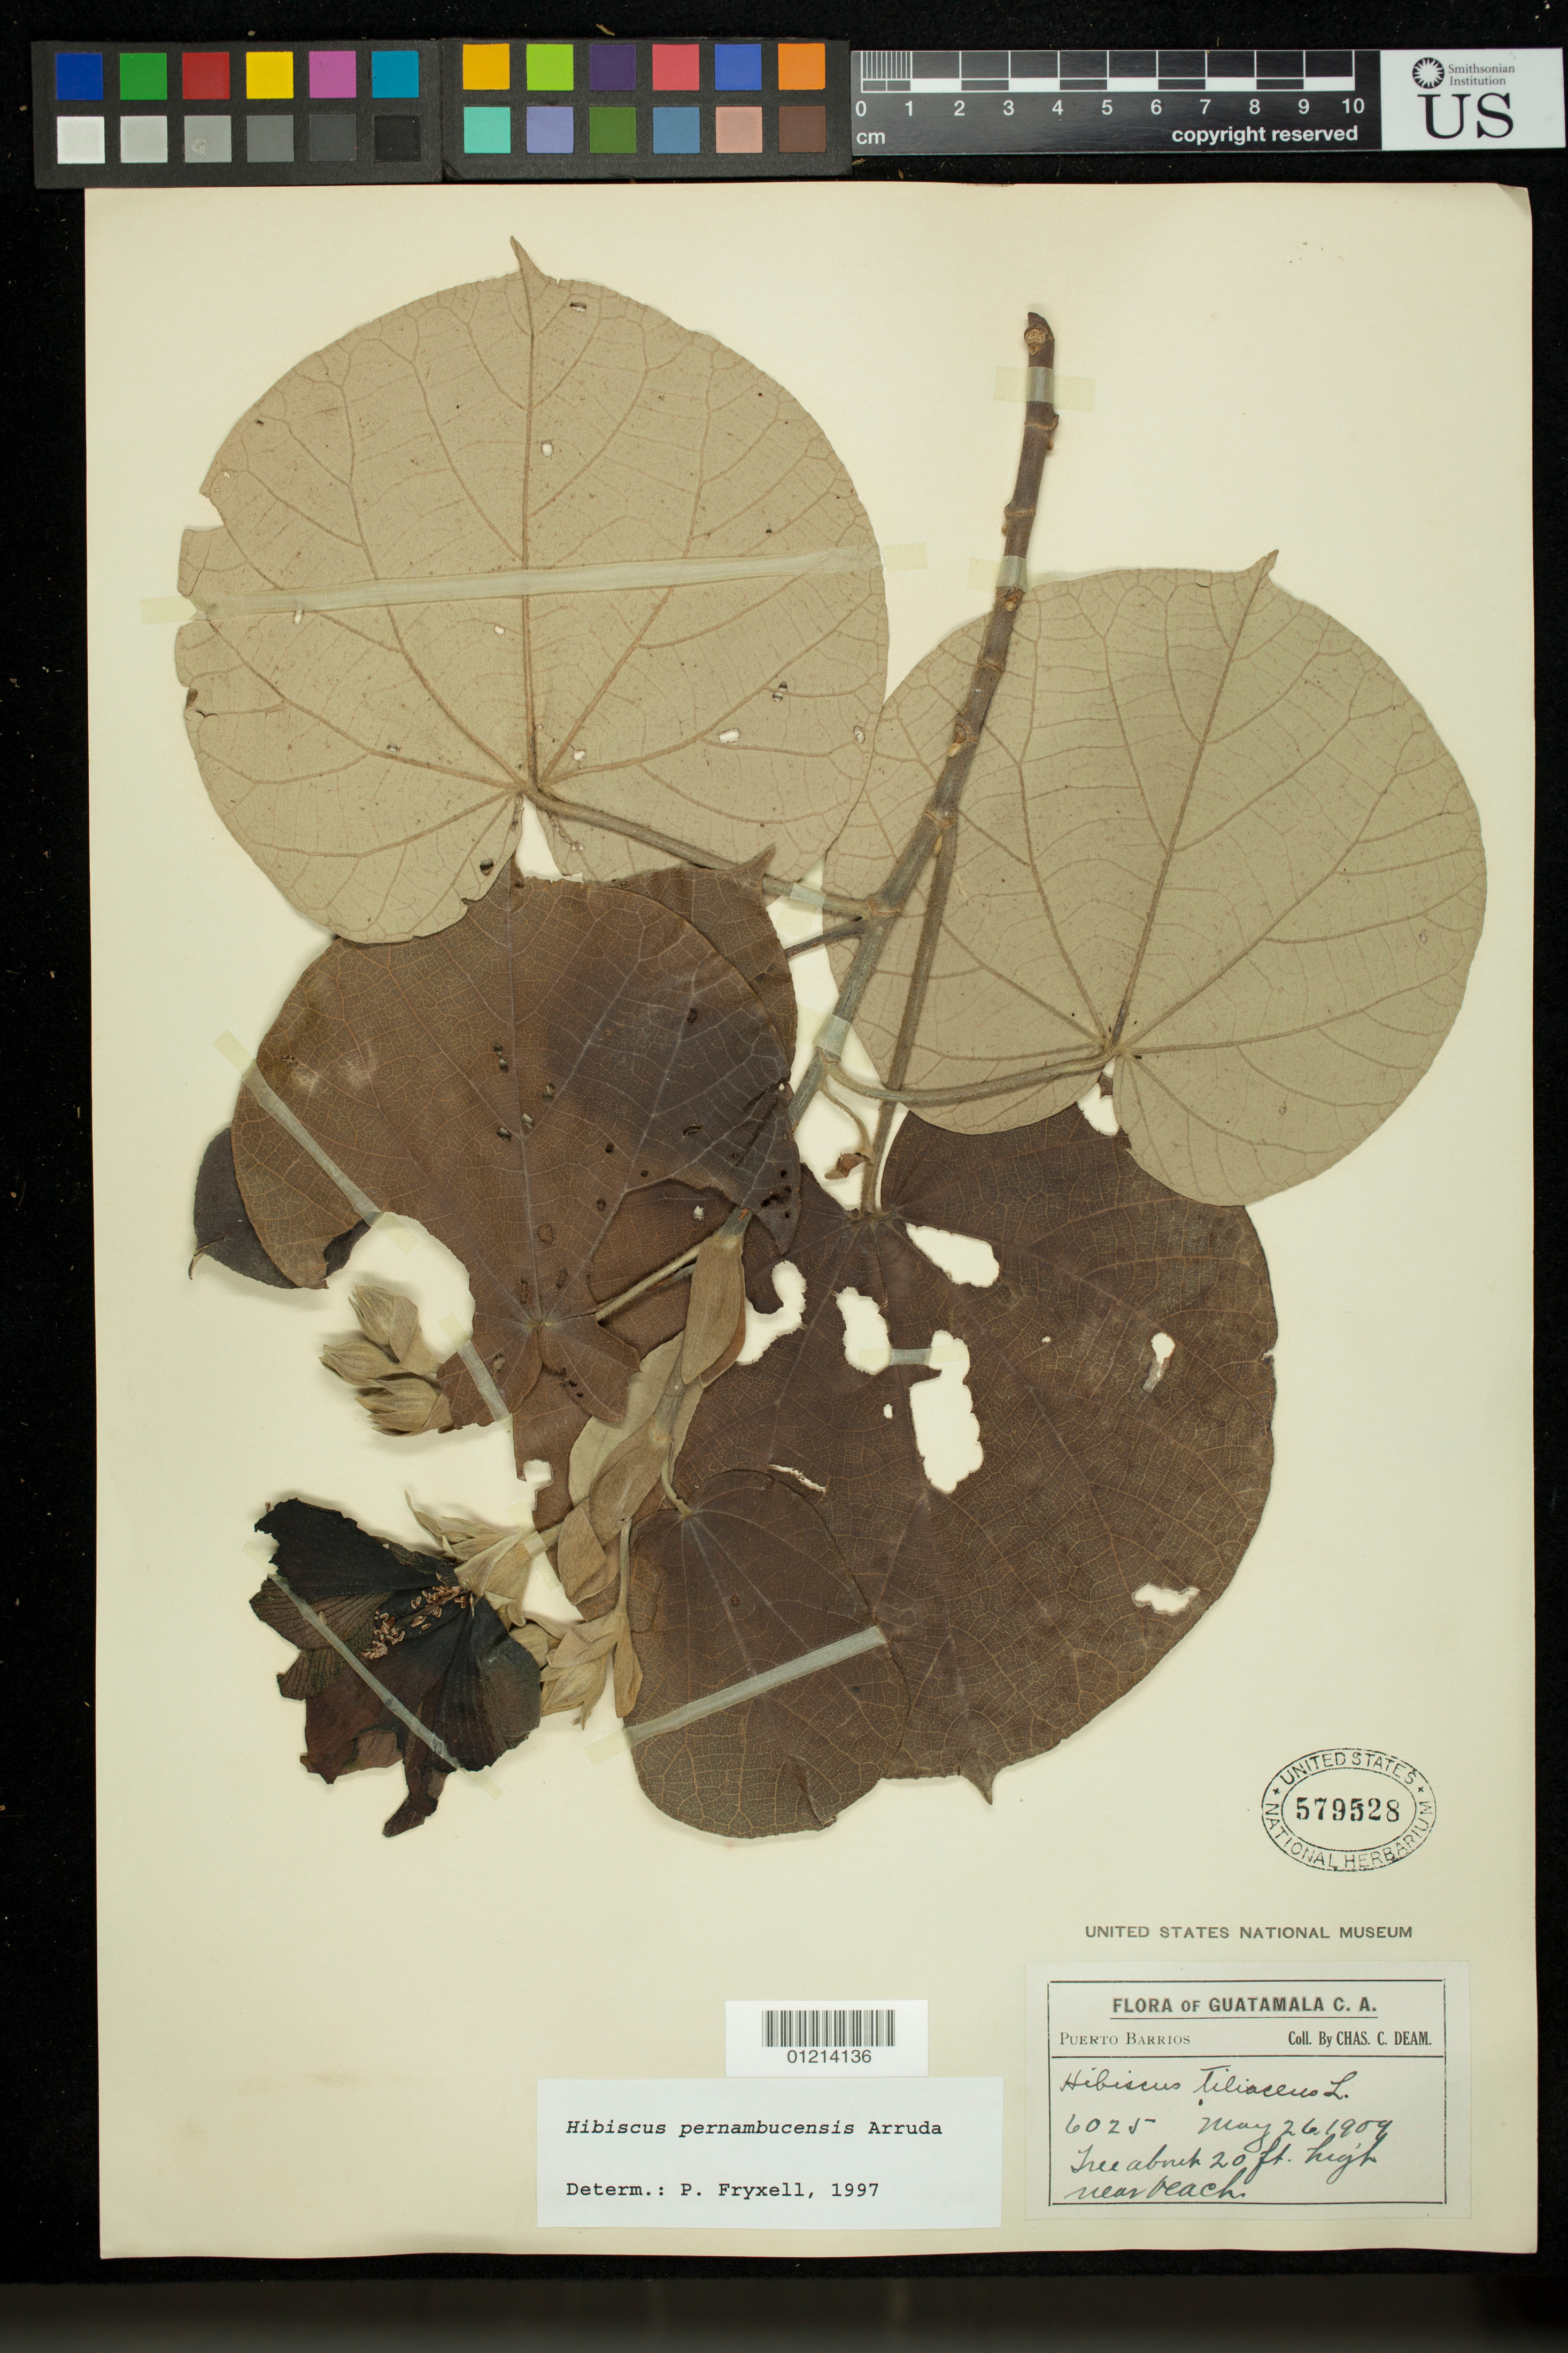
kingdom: Plantae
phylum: Tracheophyta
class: Magnoliopsida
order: Malvales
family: Malvaceae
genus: Talipariti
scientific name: Talipariti tiliaceum var. pernambucense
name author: (Arruda) Fryxell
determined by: Dorr, Laurence J., Curator (BOT), Smithsonian Institution - National Museum of Natural History (UNITED STATES)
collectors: C. C. Deam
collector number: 6025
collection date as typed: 26 May 1909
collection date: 1909-05-26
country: Guatemala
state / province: Izabal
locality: Puerto Barrios, near beach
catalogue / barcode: US 579528